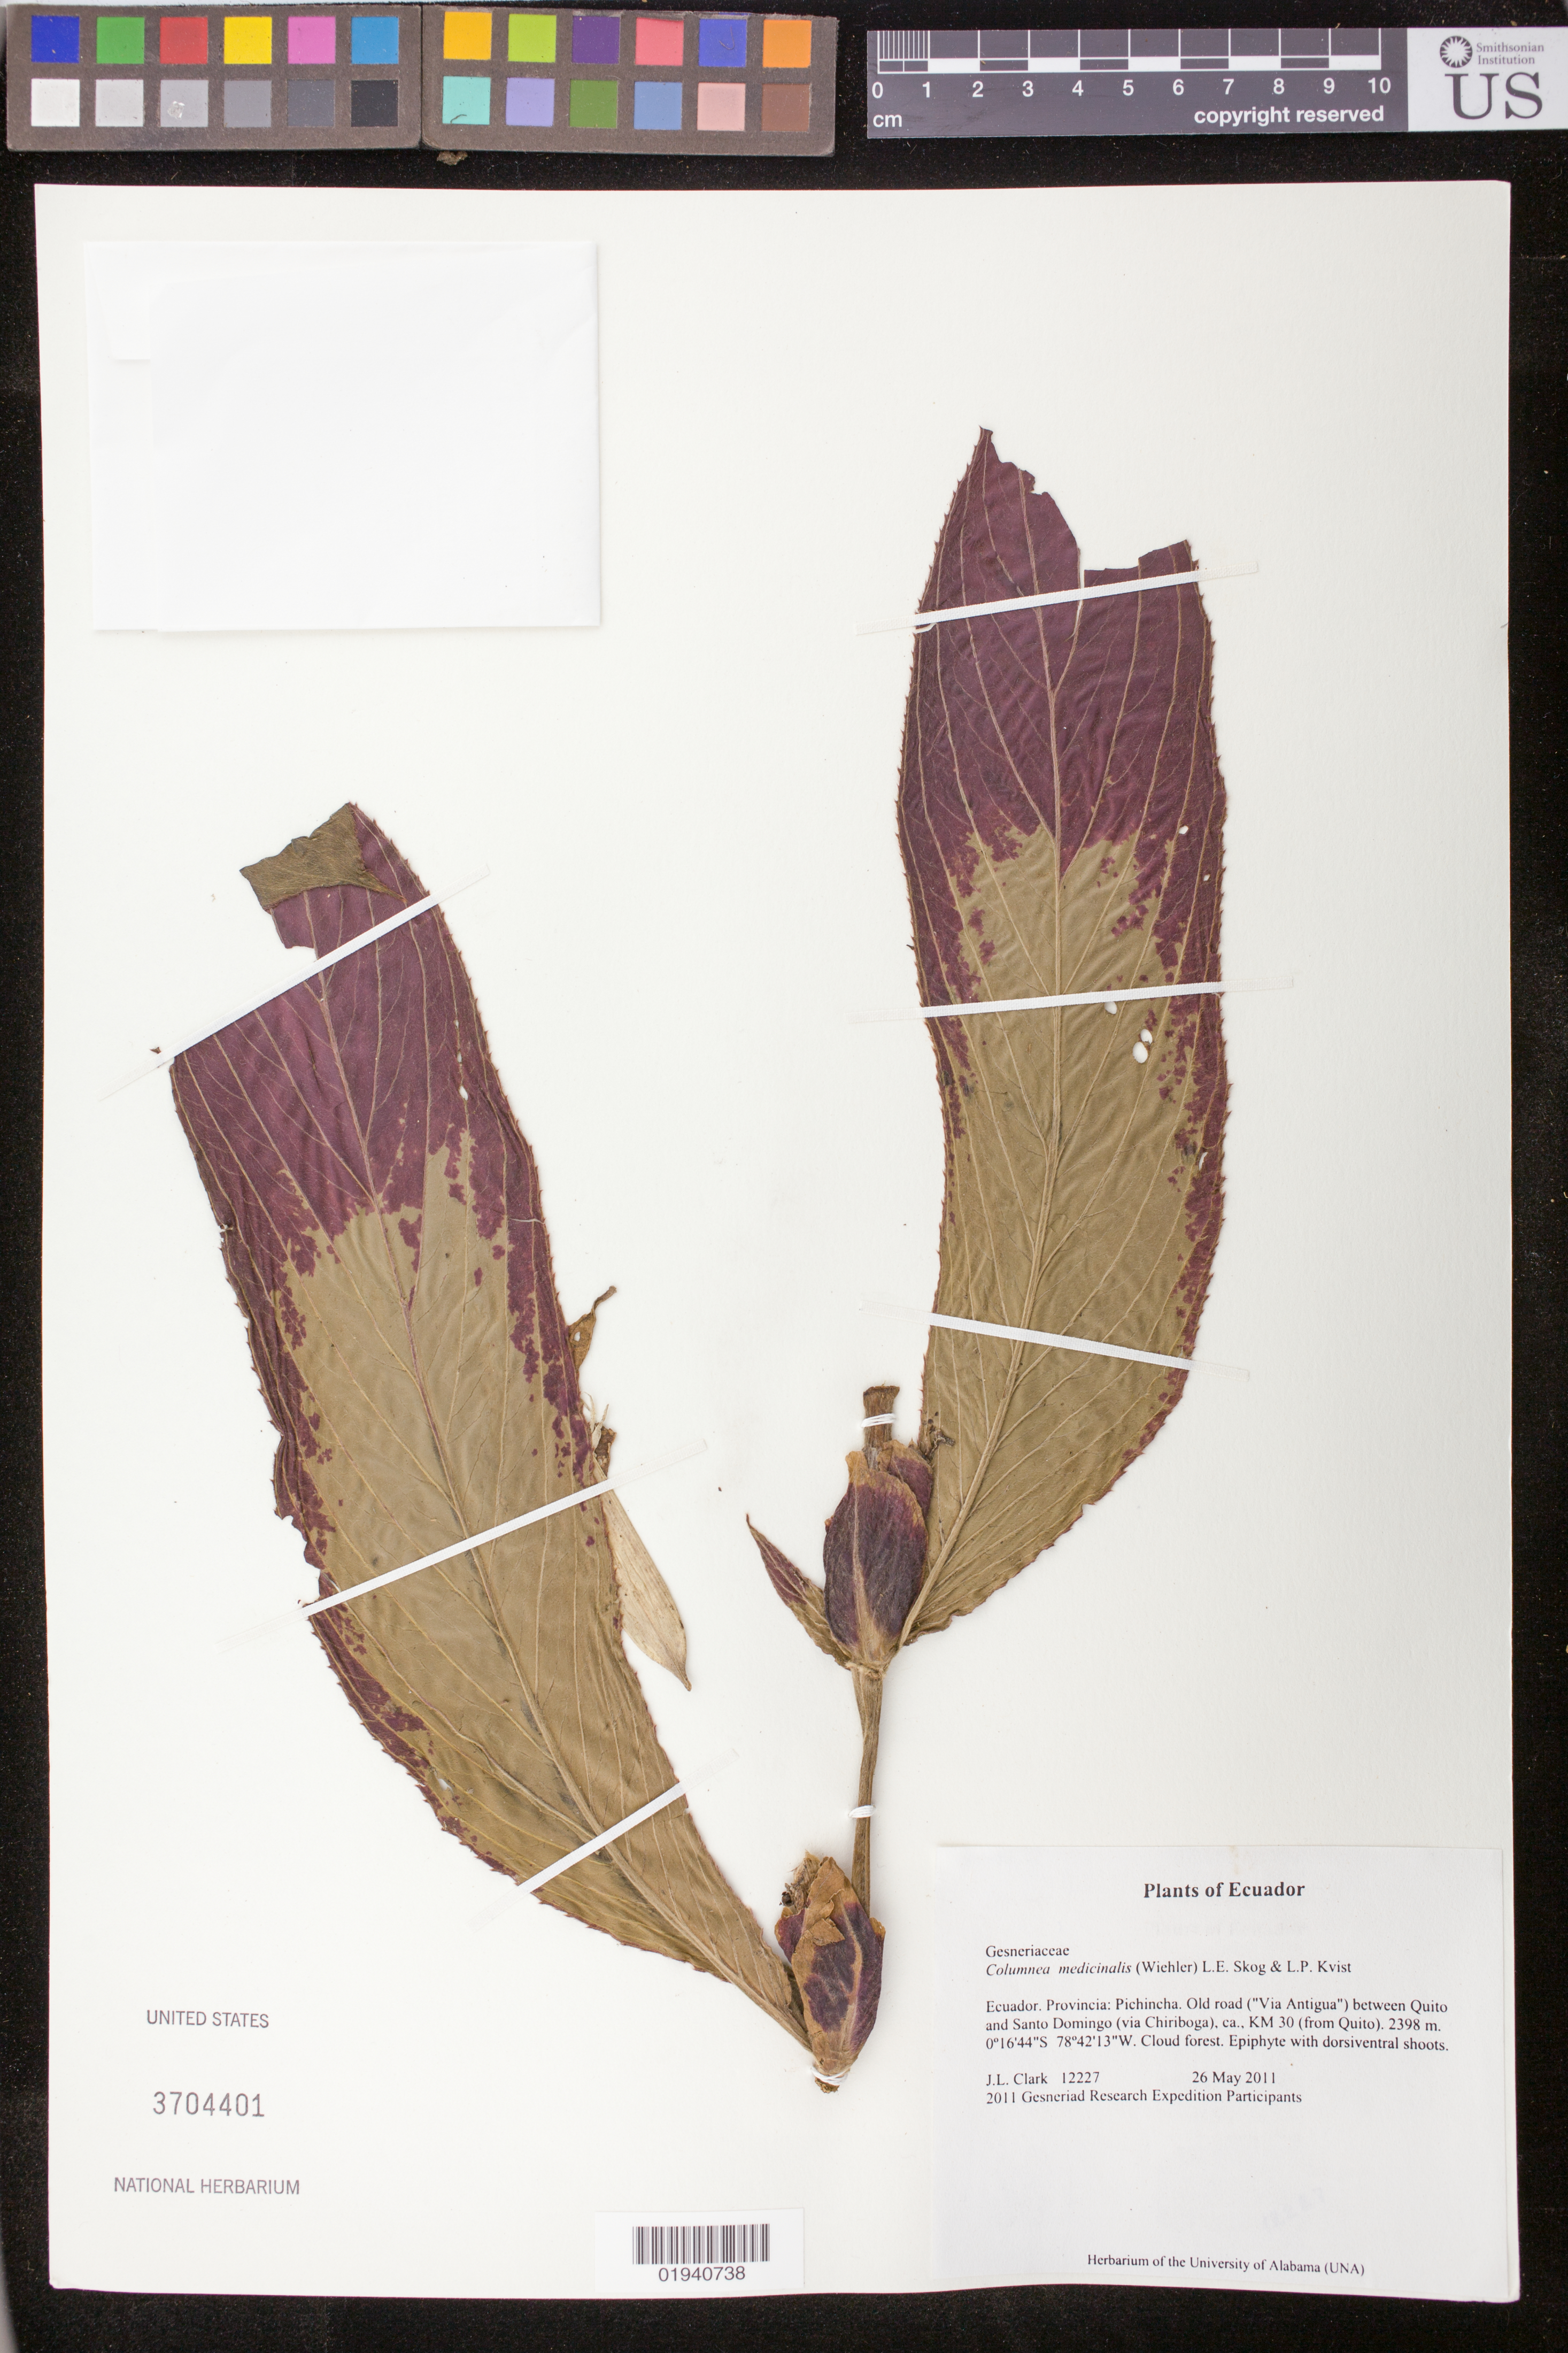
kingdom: Plantae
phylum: Tracheophyta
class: Magnoliopsida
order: Lamiales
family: Gesneriaceae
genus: Columnea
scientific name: Columnea medicinalis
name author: (Wiehler) L.E. Skog & L.P. Kvist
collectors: J. L. Clark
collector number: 12227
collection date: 2011-05-26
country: Ecuador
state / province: Pichincha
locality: Ecuador. Provincia: Pichincha. Old road ("Via Antigua") between Quito and Santo Domingo (via Chiriboga), ca. KM 30 (from Quito).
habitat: Cloud forest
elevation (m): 2398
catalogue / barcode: US 3704401